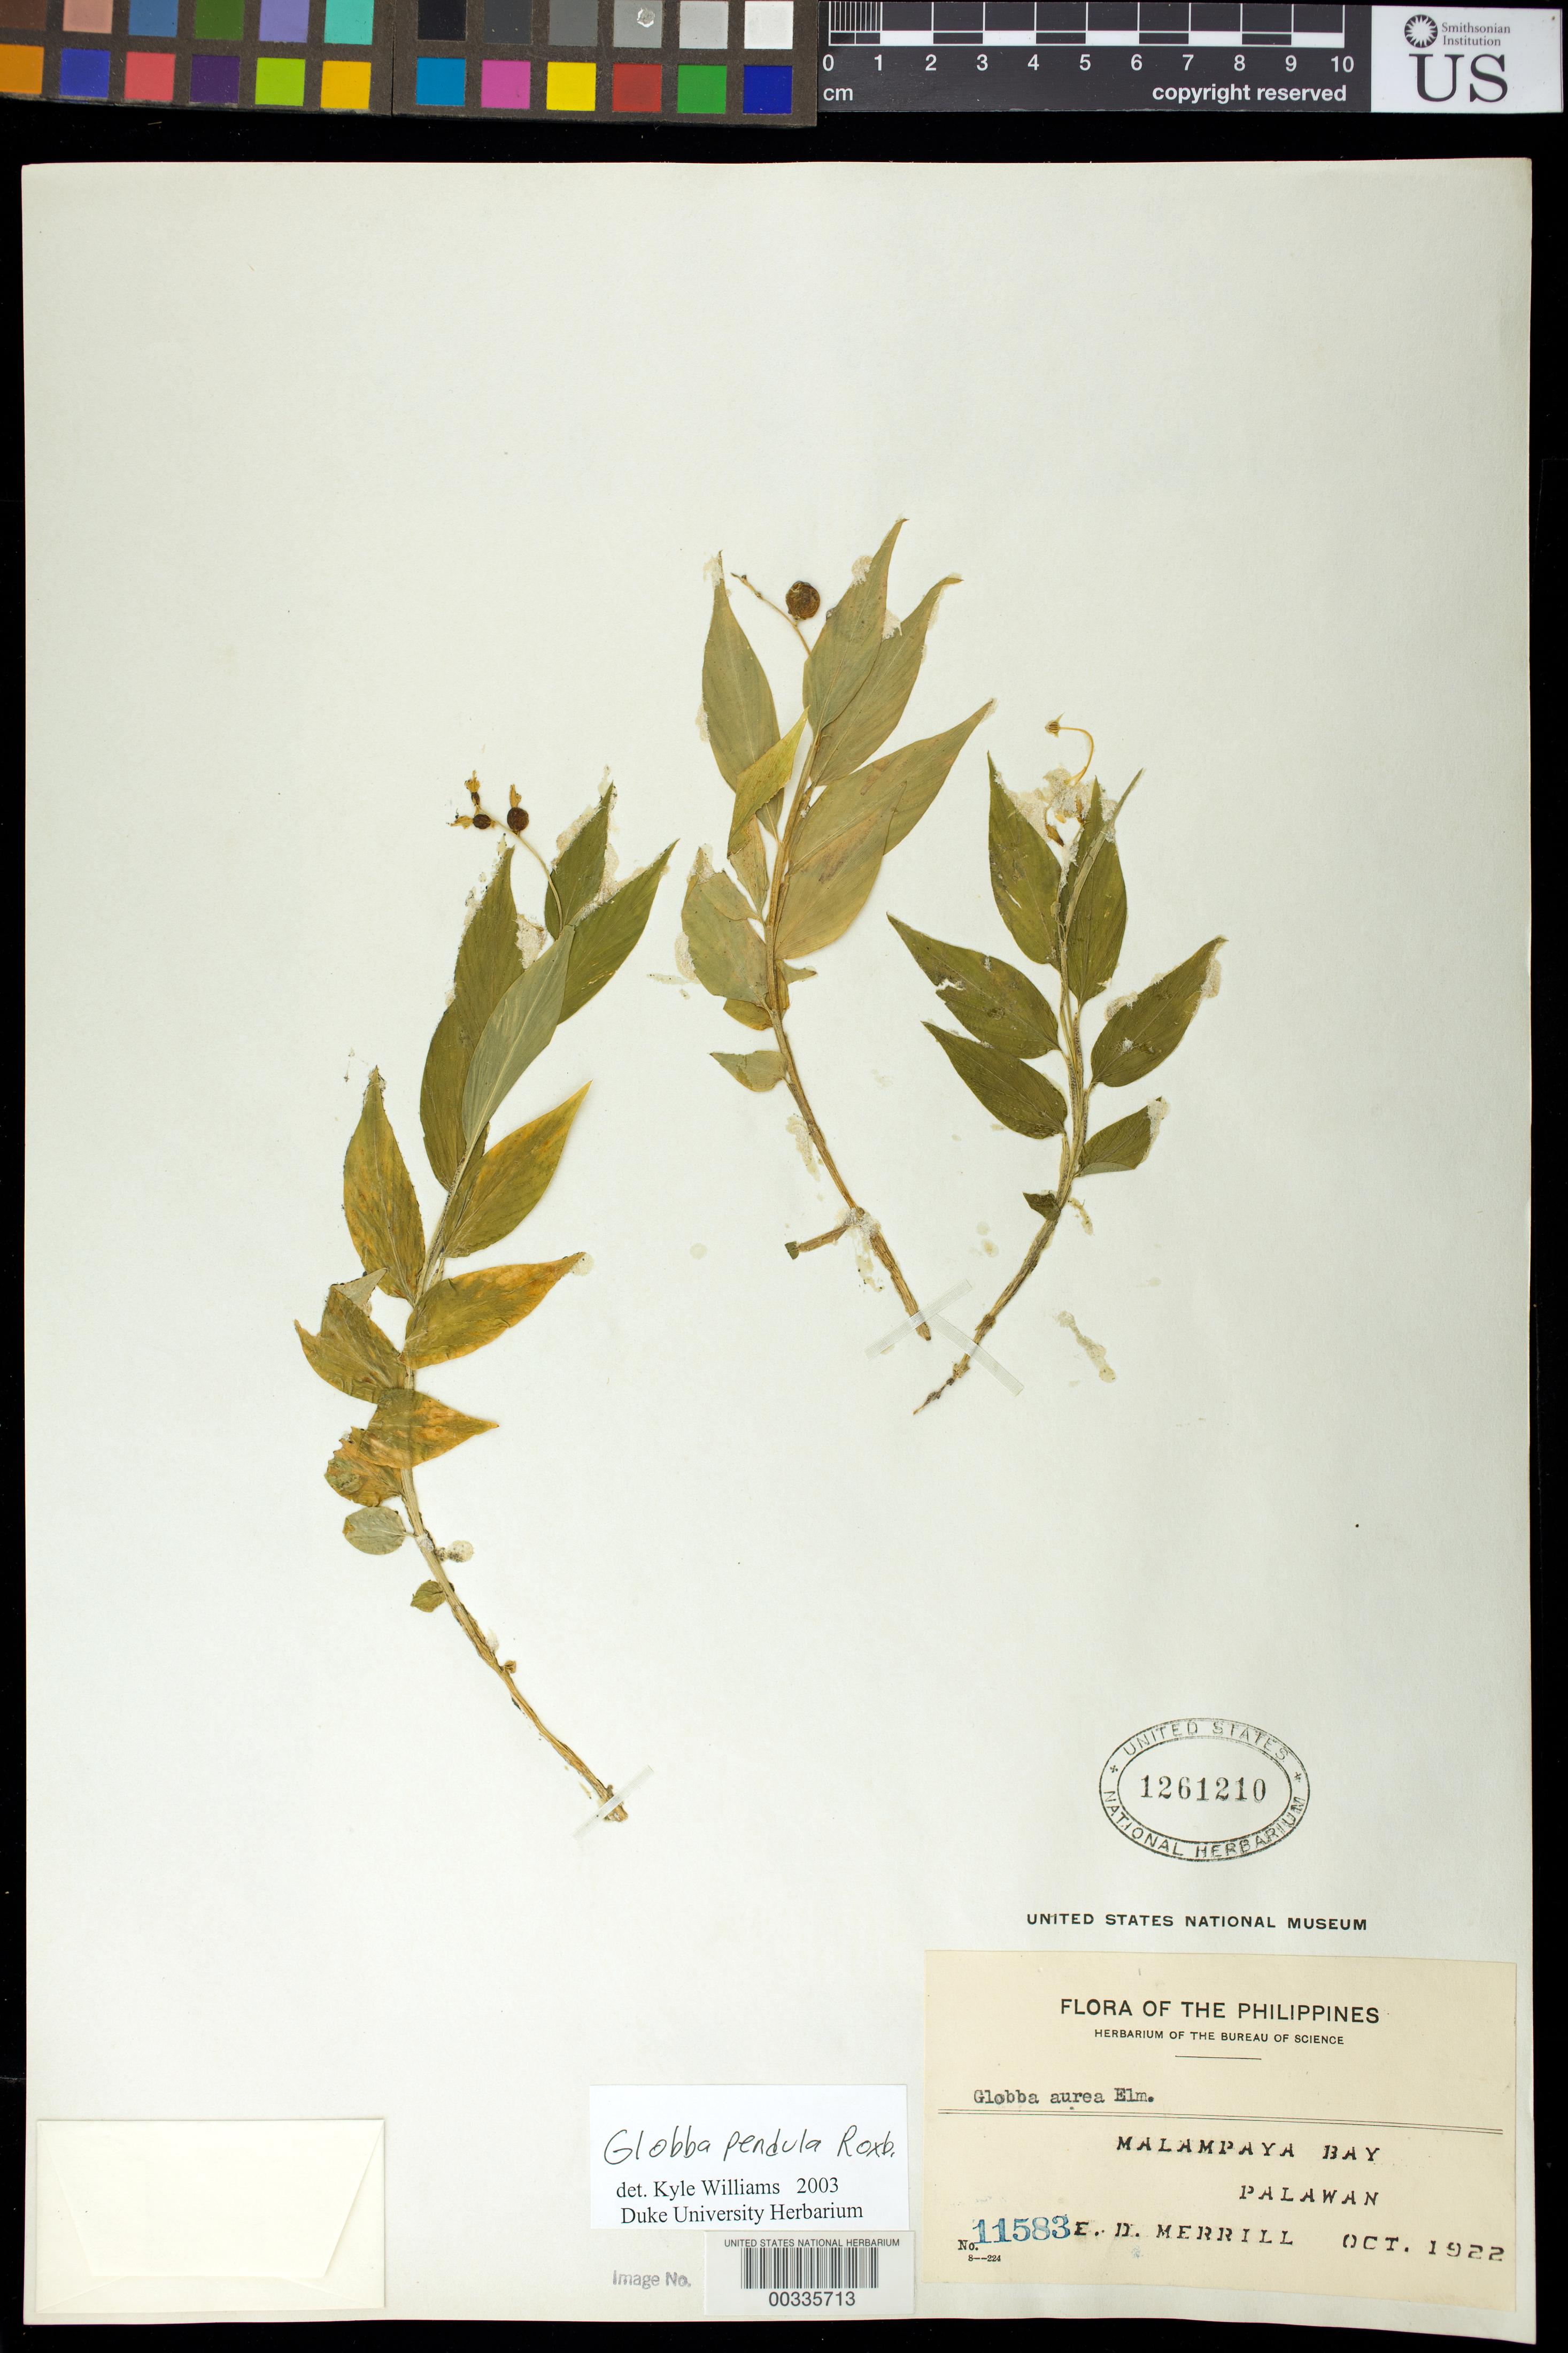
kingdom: Plantae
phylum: Tracheophyta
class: Liliopsida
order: Zingiberales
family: Zingiberaceae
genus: Globba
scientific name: Globba pendula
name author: Roxb.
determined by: Williams, K. J.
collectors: E. D. Merrill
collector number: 11583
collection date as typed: Oct 1922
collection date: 1922-10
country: Philippines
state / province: Mimaropa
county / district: Palawan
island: Palawan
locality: Malampaya bay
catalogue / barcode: US 1261210